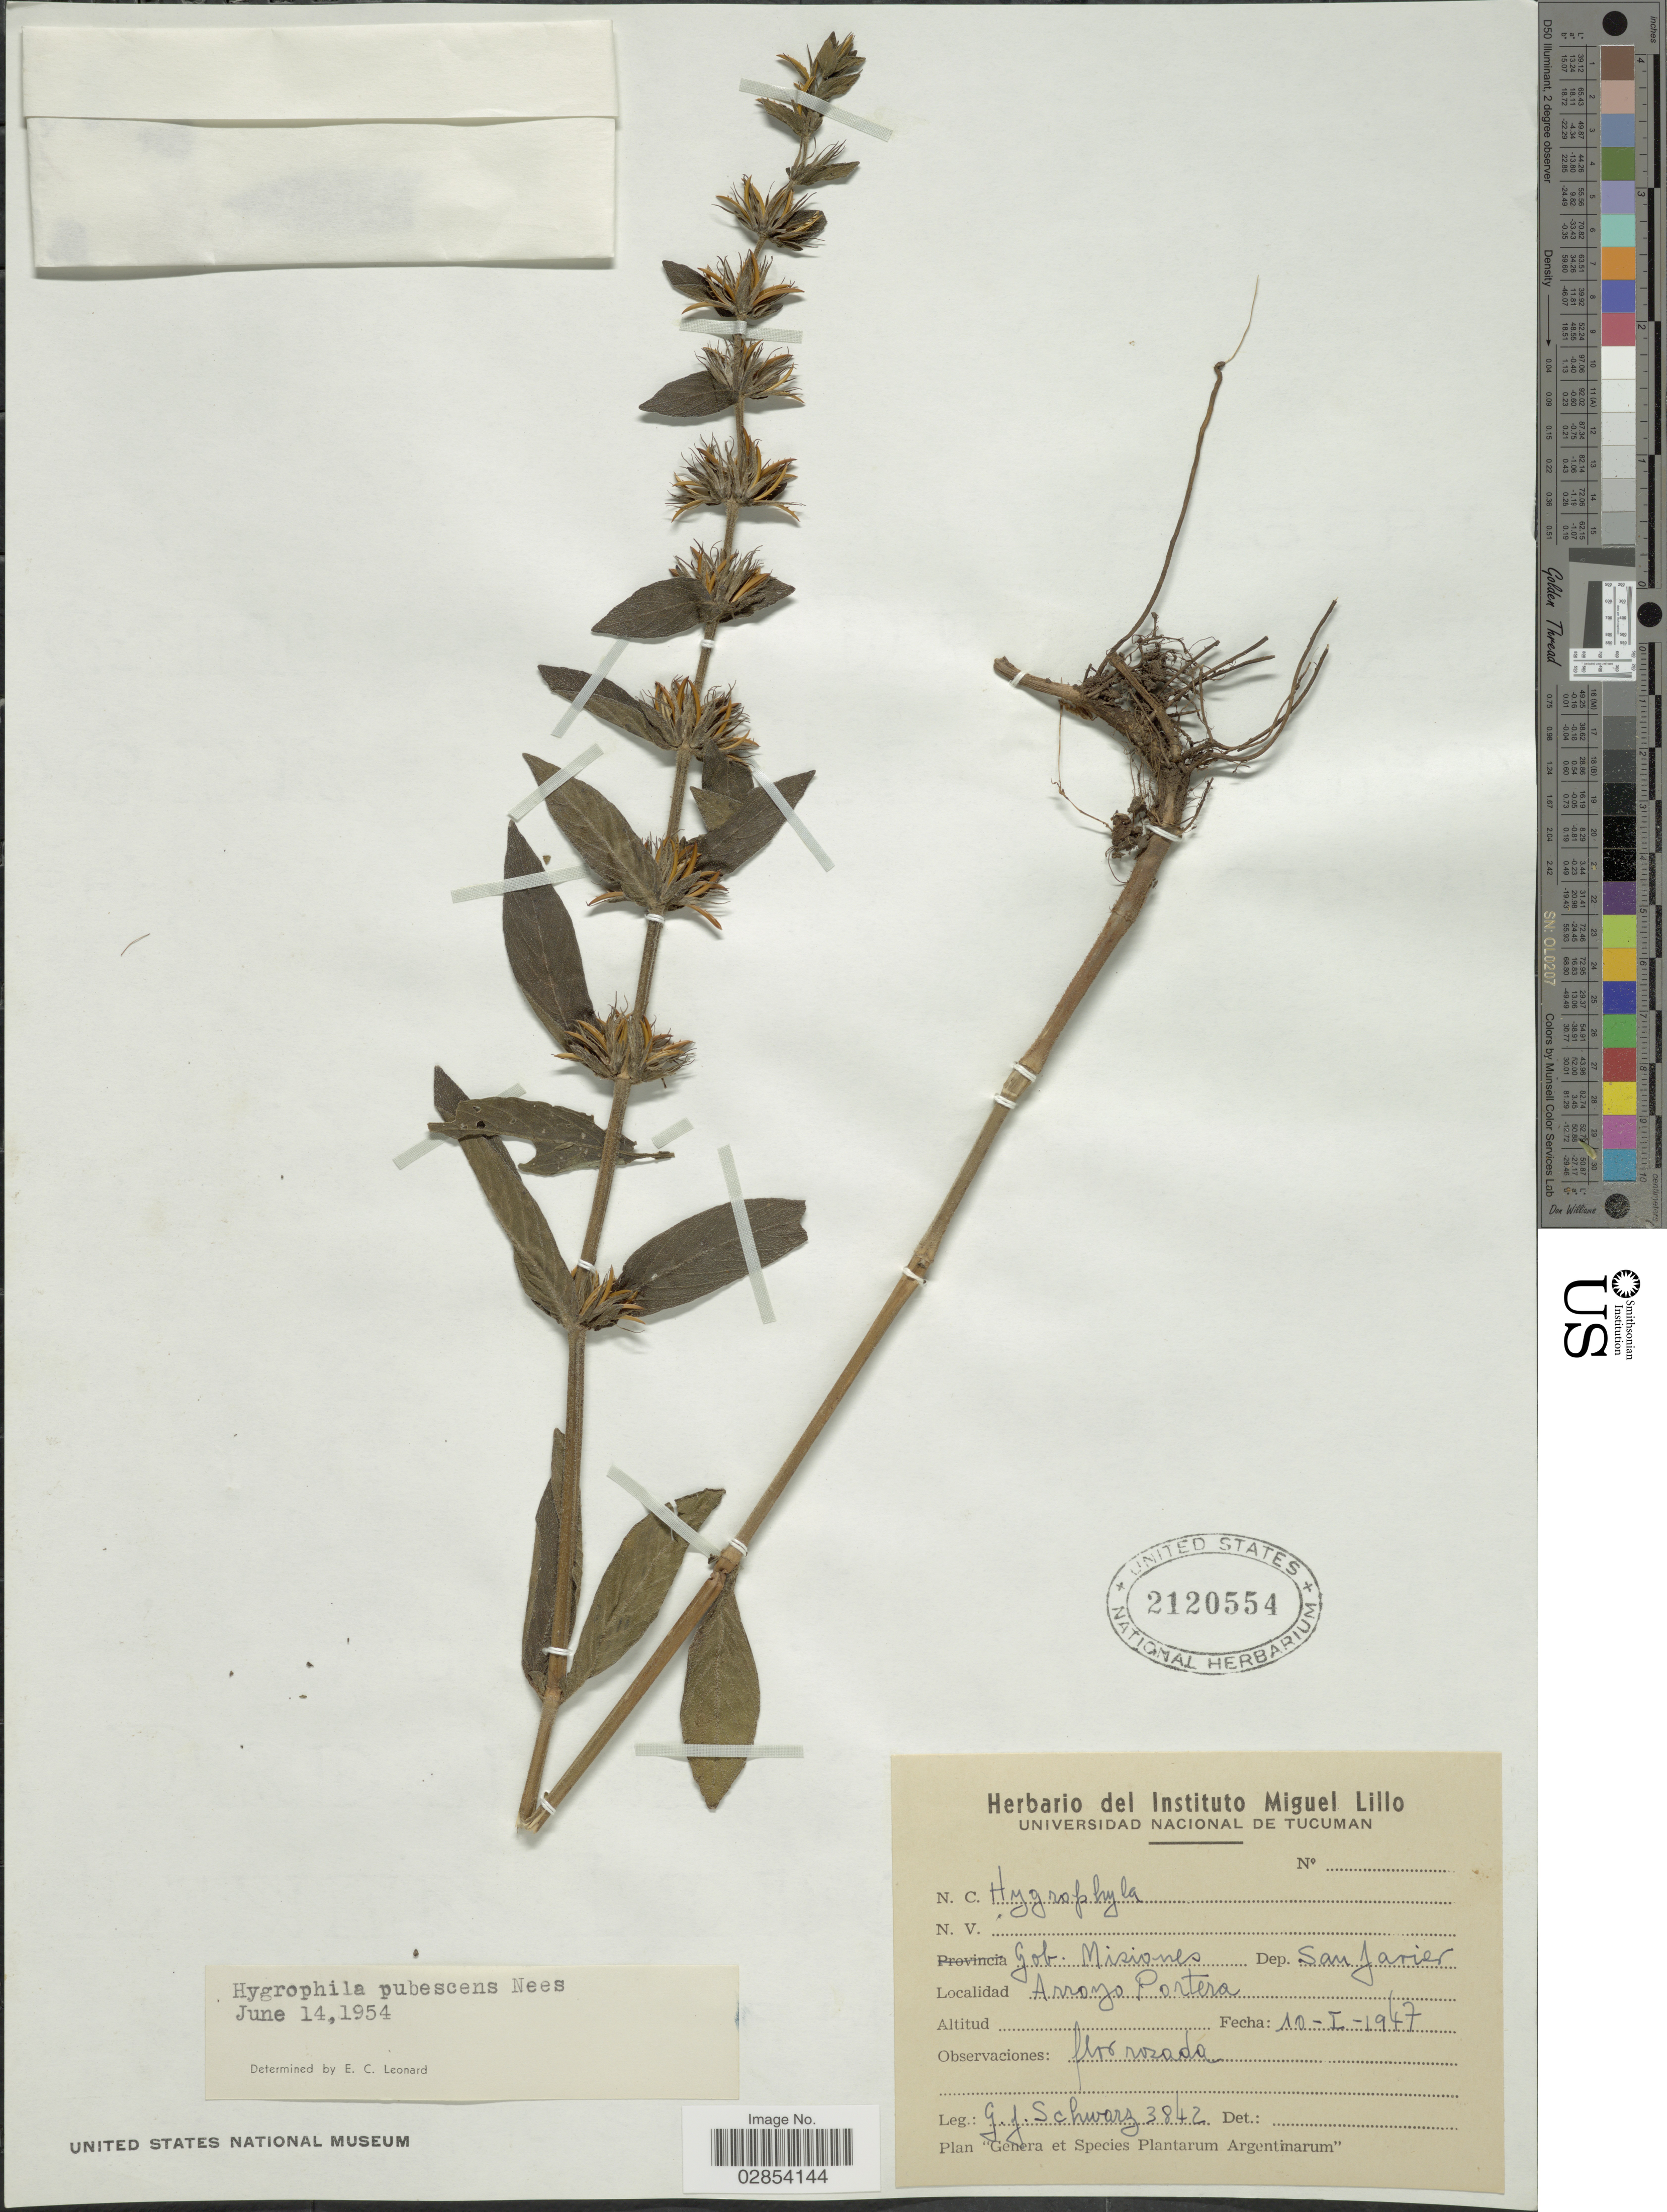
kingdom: Plantae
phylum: Tracheophyta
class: Magnoliopsida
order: Lamiales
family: Acanthaceae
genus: Hygrophila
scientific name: Hygrophila pubescens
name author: Nees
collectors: G. J. Schwarz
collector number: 3842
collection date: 1947-01-10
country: Argentina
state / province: Misiones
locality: Gob. Misiones. Dep. San Javier. Arroyo Portera.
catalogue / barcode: US 2120554